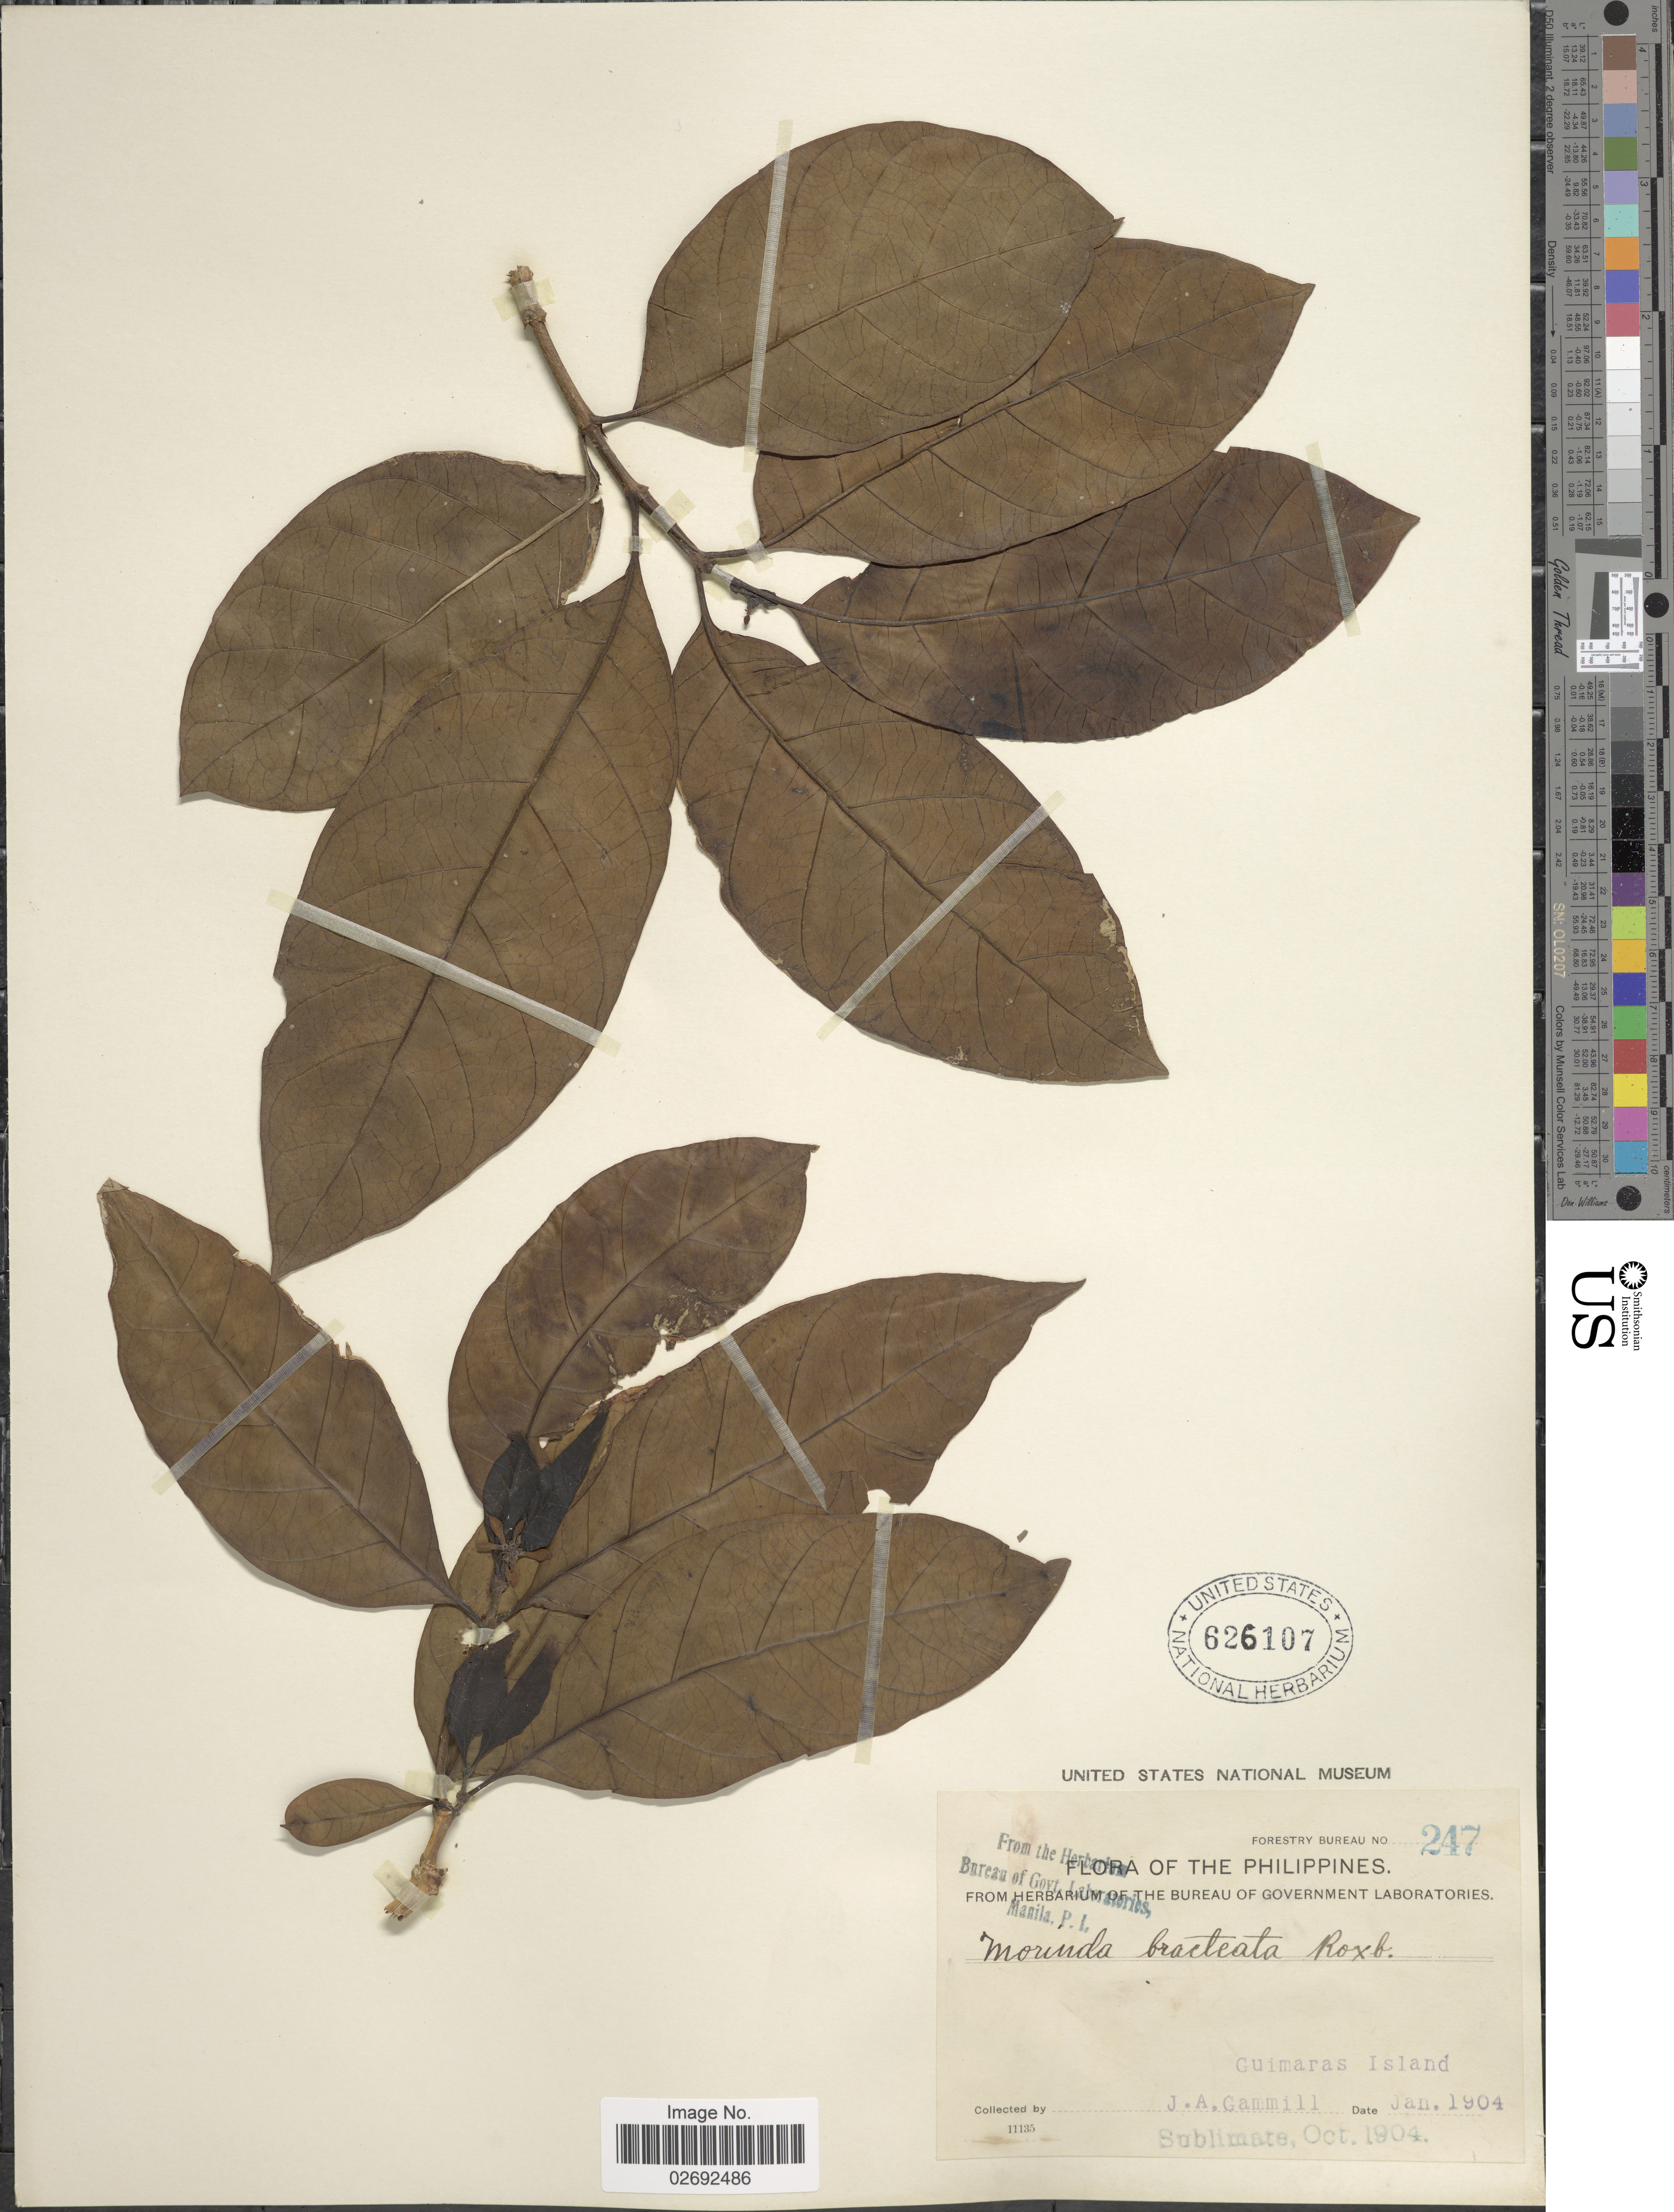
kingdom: Plantae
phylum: Tracheophyta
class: Magnoliopsida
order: Gentianales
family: Rubiaceae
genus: Morinda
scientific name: Morinda bracteata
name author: Roxb.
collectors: J. Gammill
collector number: Forestry Bureau 247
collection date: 1904-01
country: Philippines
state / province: Western Visayas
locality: Guimaras Island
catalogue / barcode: US 626107